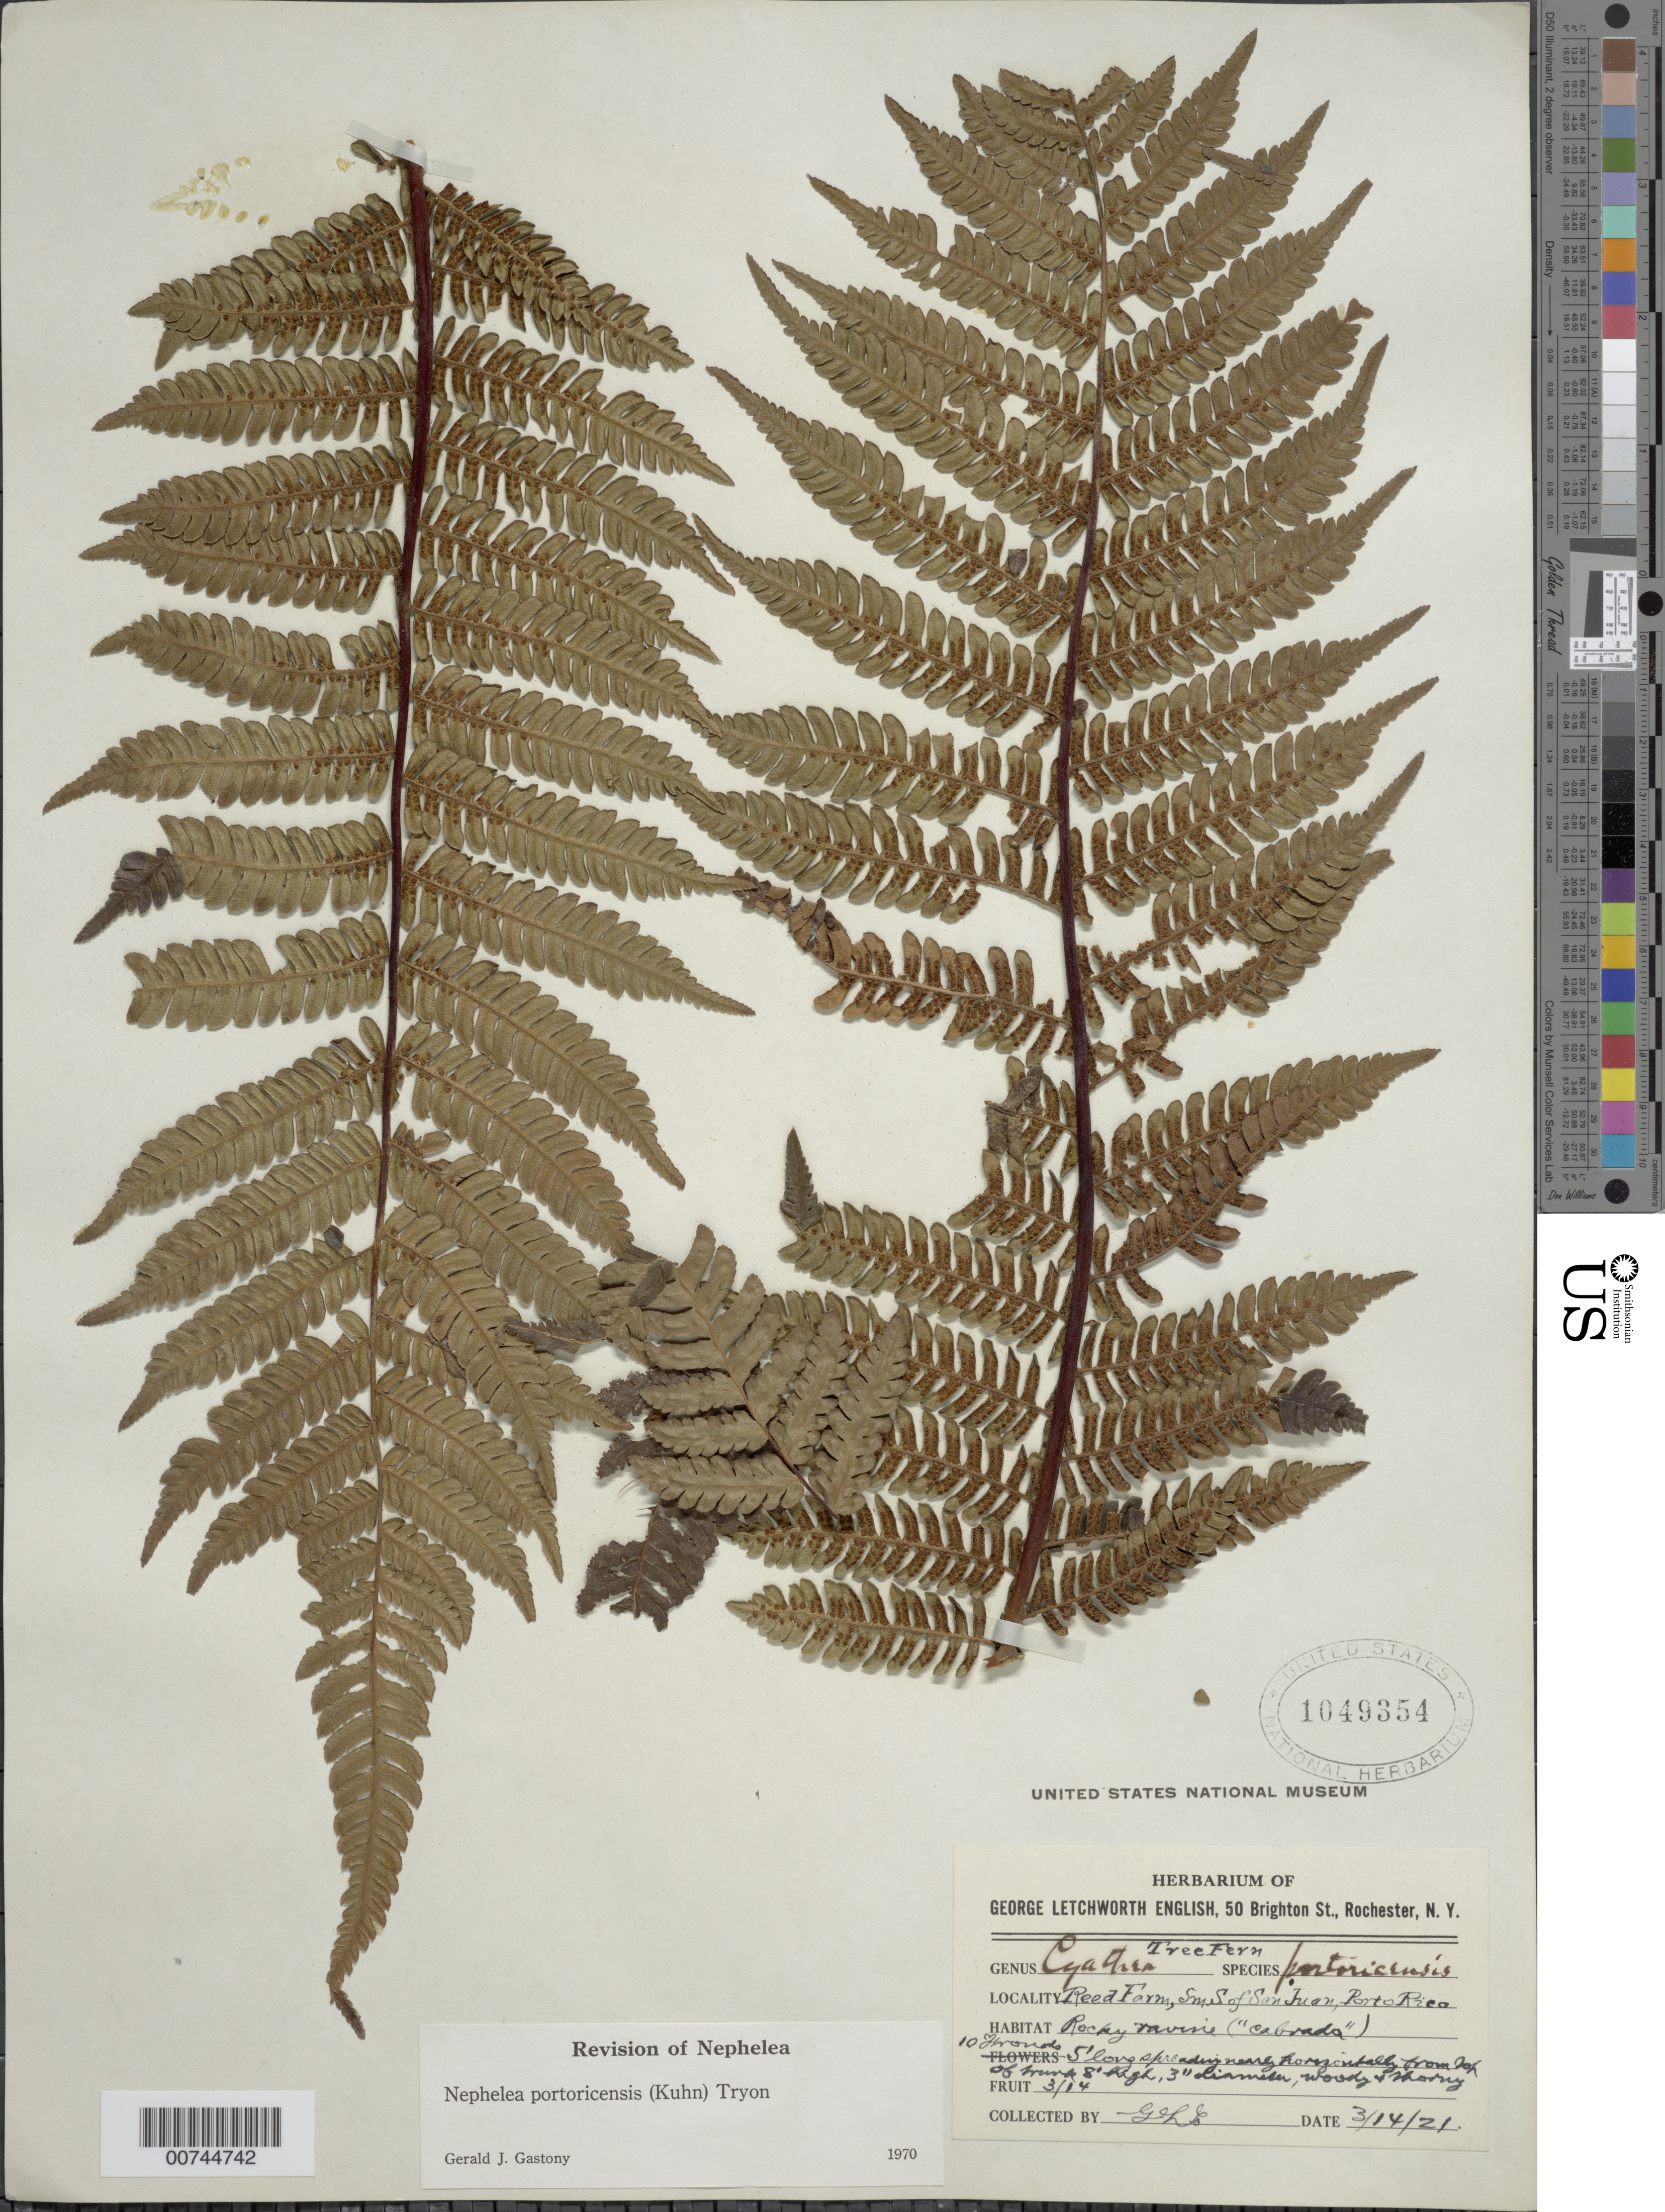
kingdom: Plantae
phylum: Tracheophyta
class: Polypodiopsida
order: Cyatheales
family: Cyatheaceae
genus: Alsophila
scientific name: Alsophila portoricensis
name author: (Spreng. ex Kuhn) D.S. Conant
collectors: G. Letchworth E.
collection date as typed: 14 Mar 1921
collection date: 1921-03-14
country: Puerto Rico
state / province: San Juan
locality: Reed Farm, Sm S. of San Juan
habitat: Rocky ravine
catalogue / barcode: US 1049354